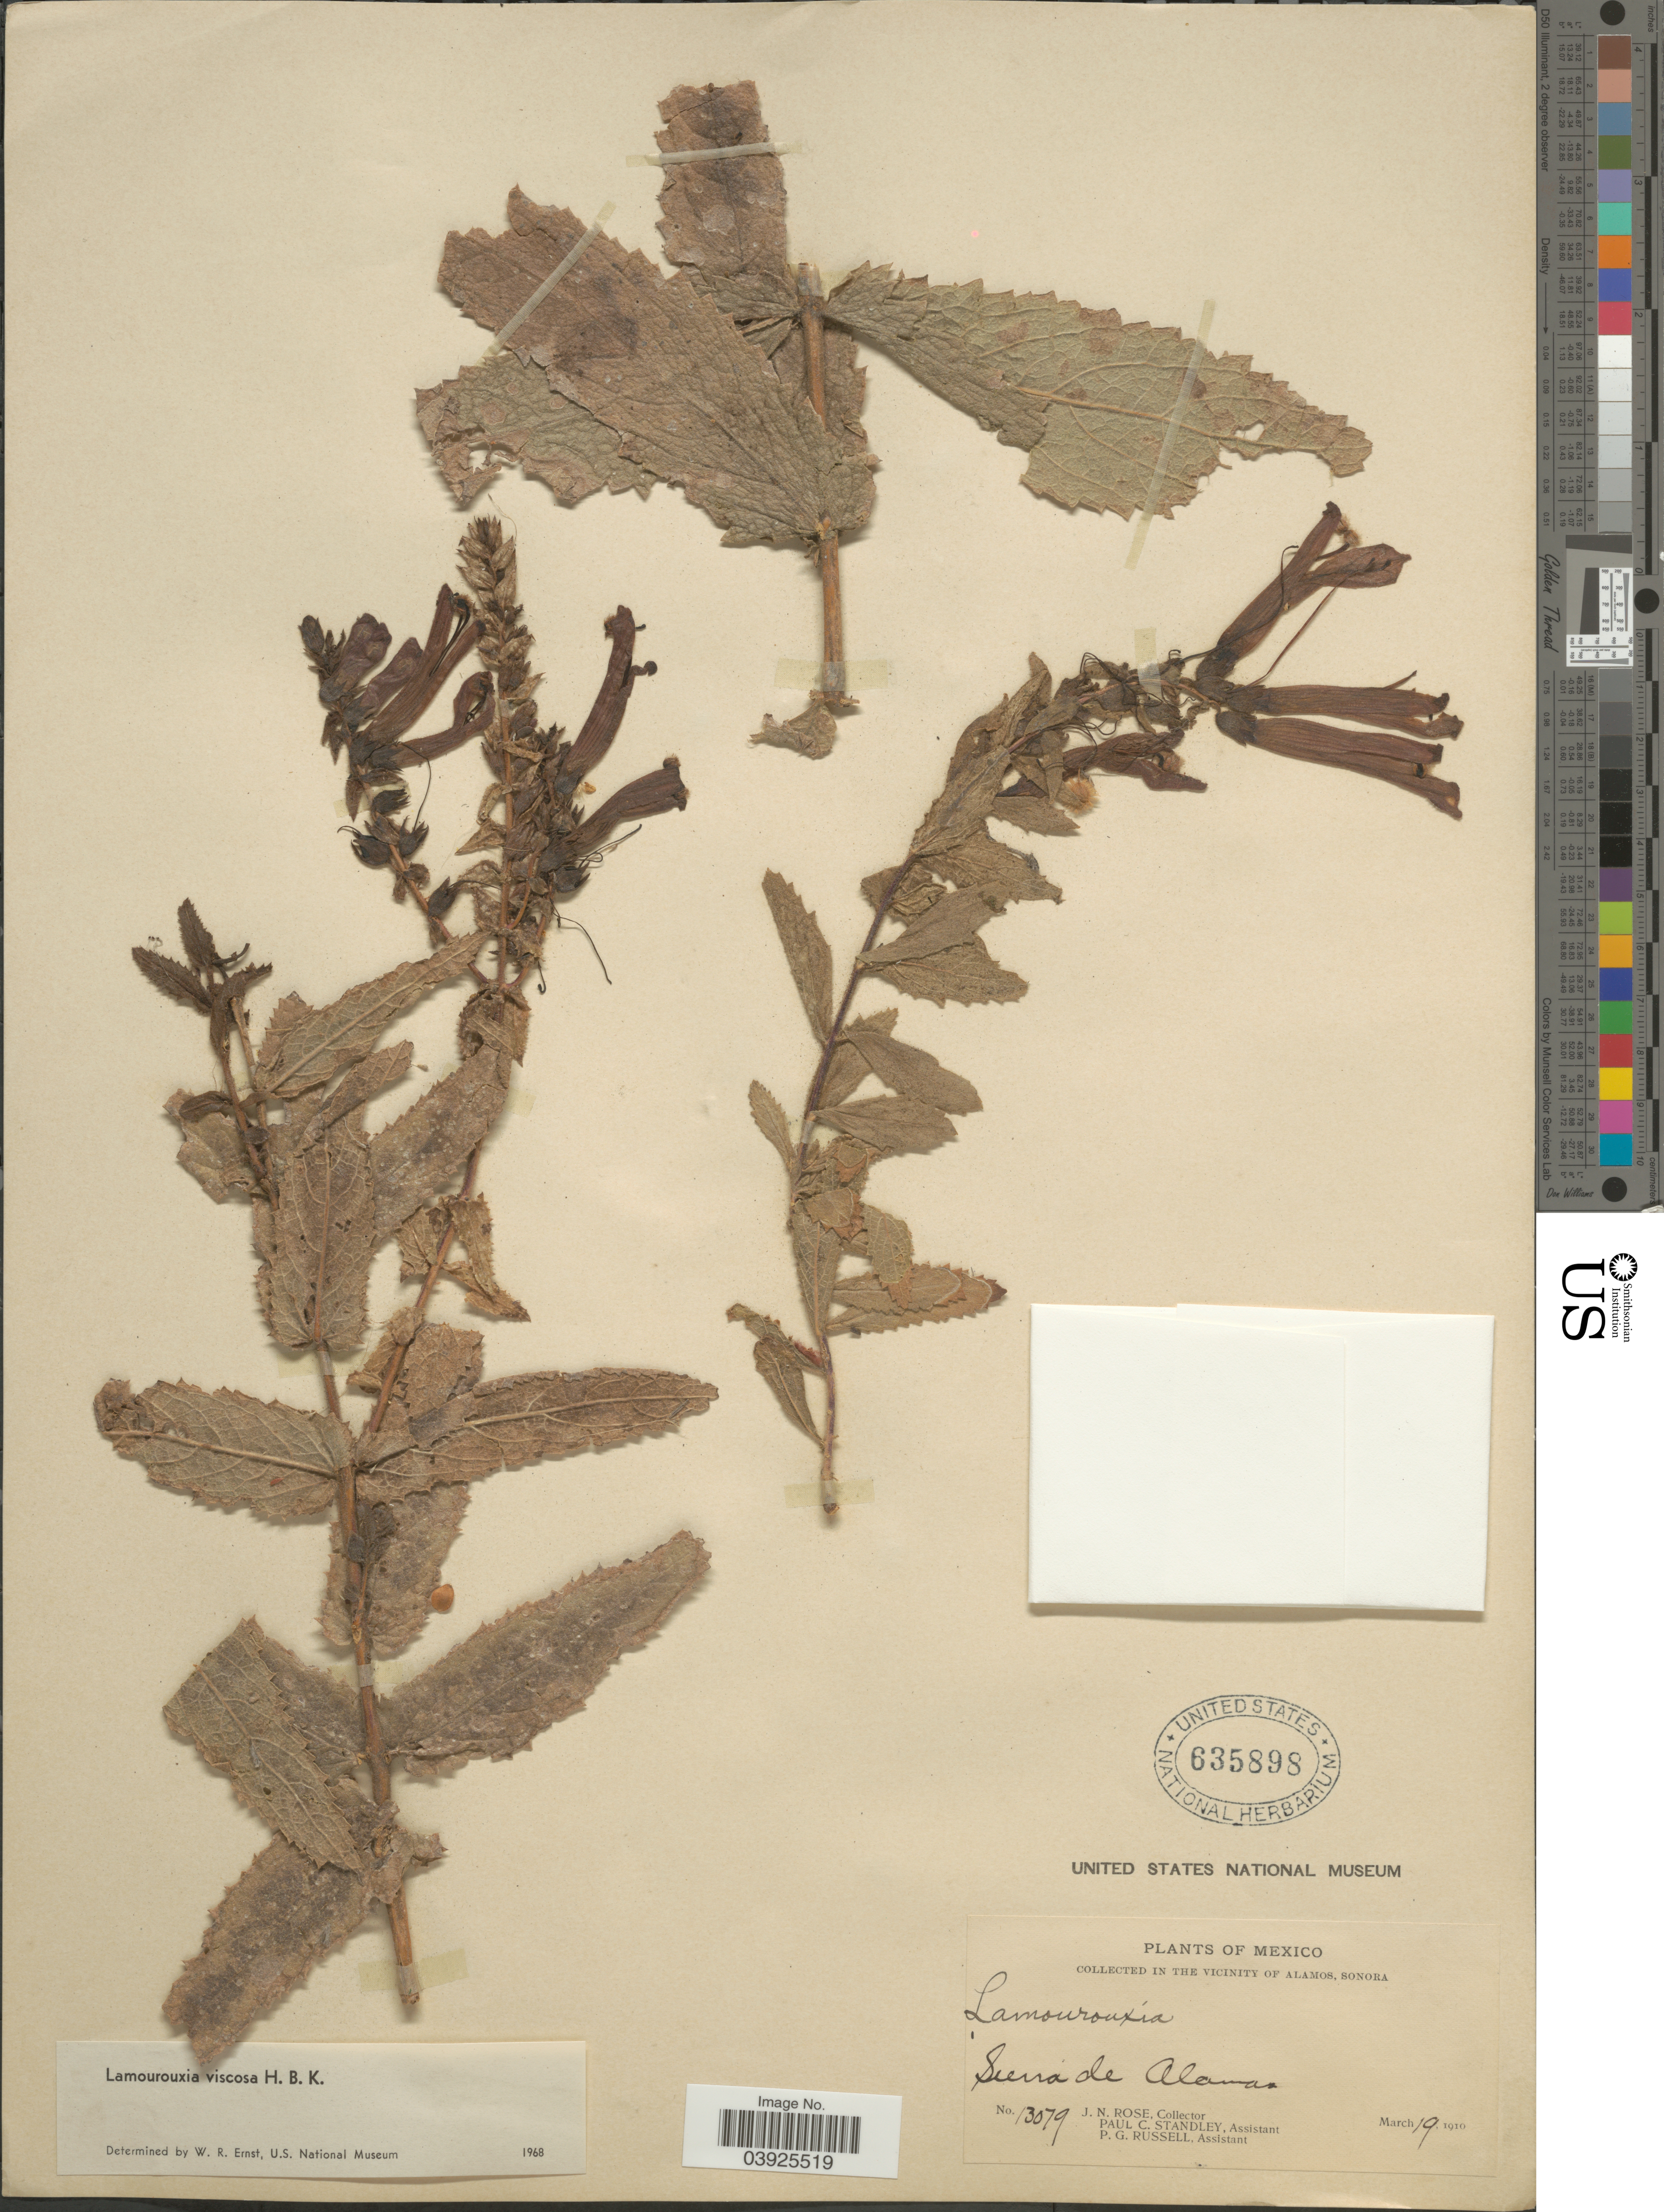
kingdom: Plantae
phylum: Tracheophyta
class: Magnoliopsida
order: Lamiales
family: Orobanchaceae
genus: Lamourouxia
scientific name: Lamourouxia viscosa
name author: Kunth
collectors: J. N. Rose, P. C. Standley & P. G. Russell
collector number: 13079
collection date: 1910-03-19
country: Mexico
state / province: Sonora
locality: In the vicinity of Alamos. Sierra de Alamas.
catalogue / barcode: US 635898